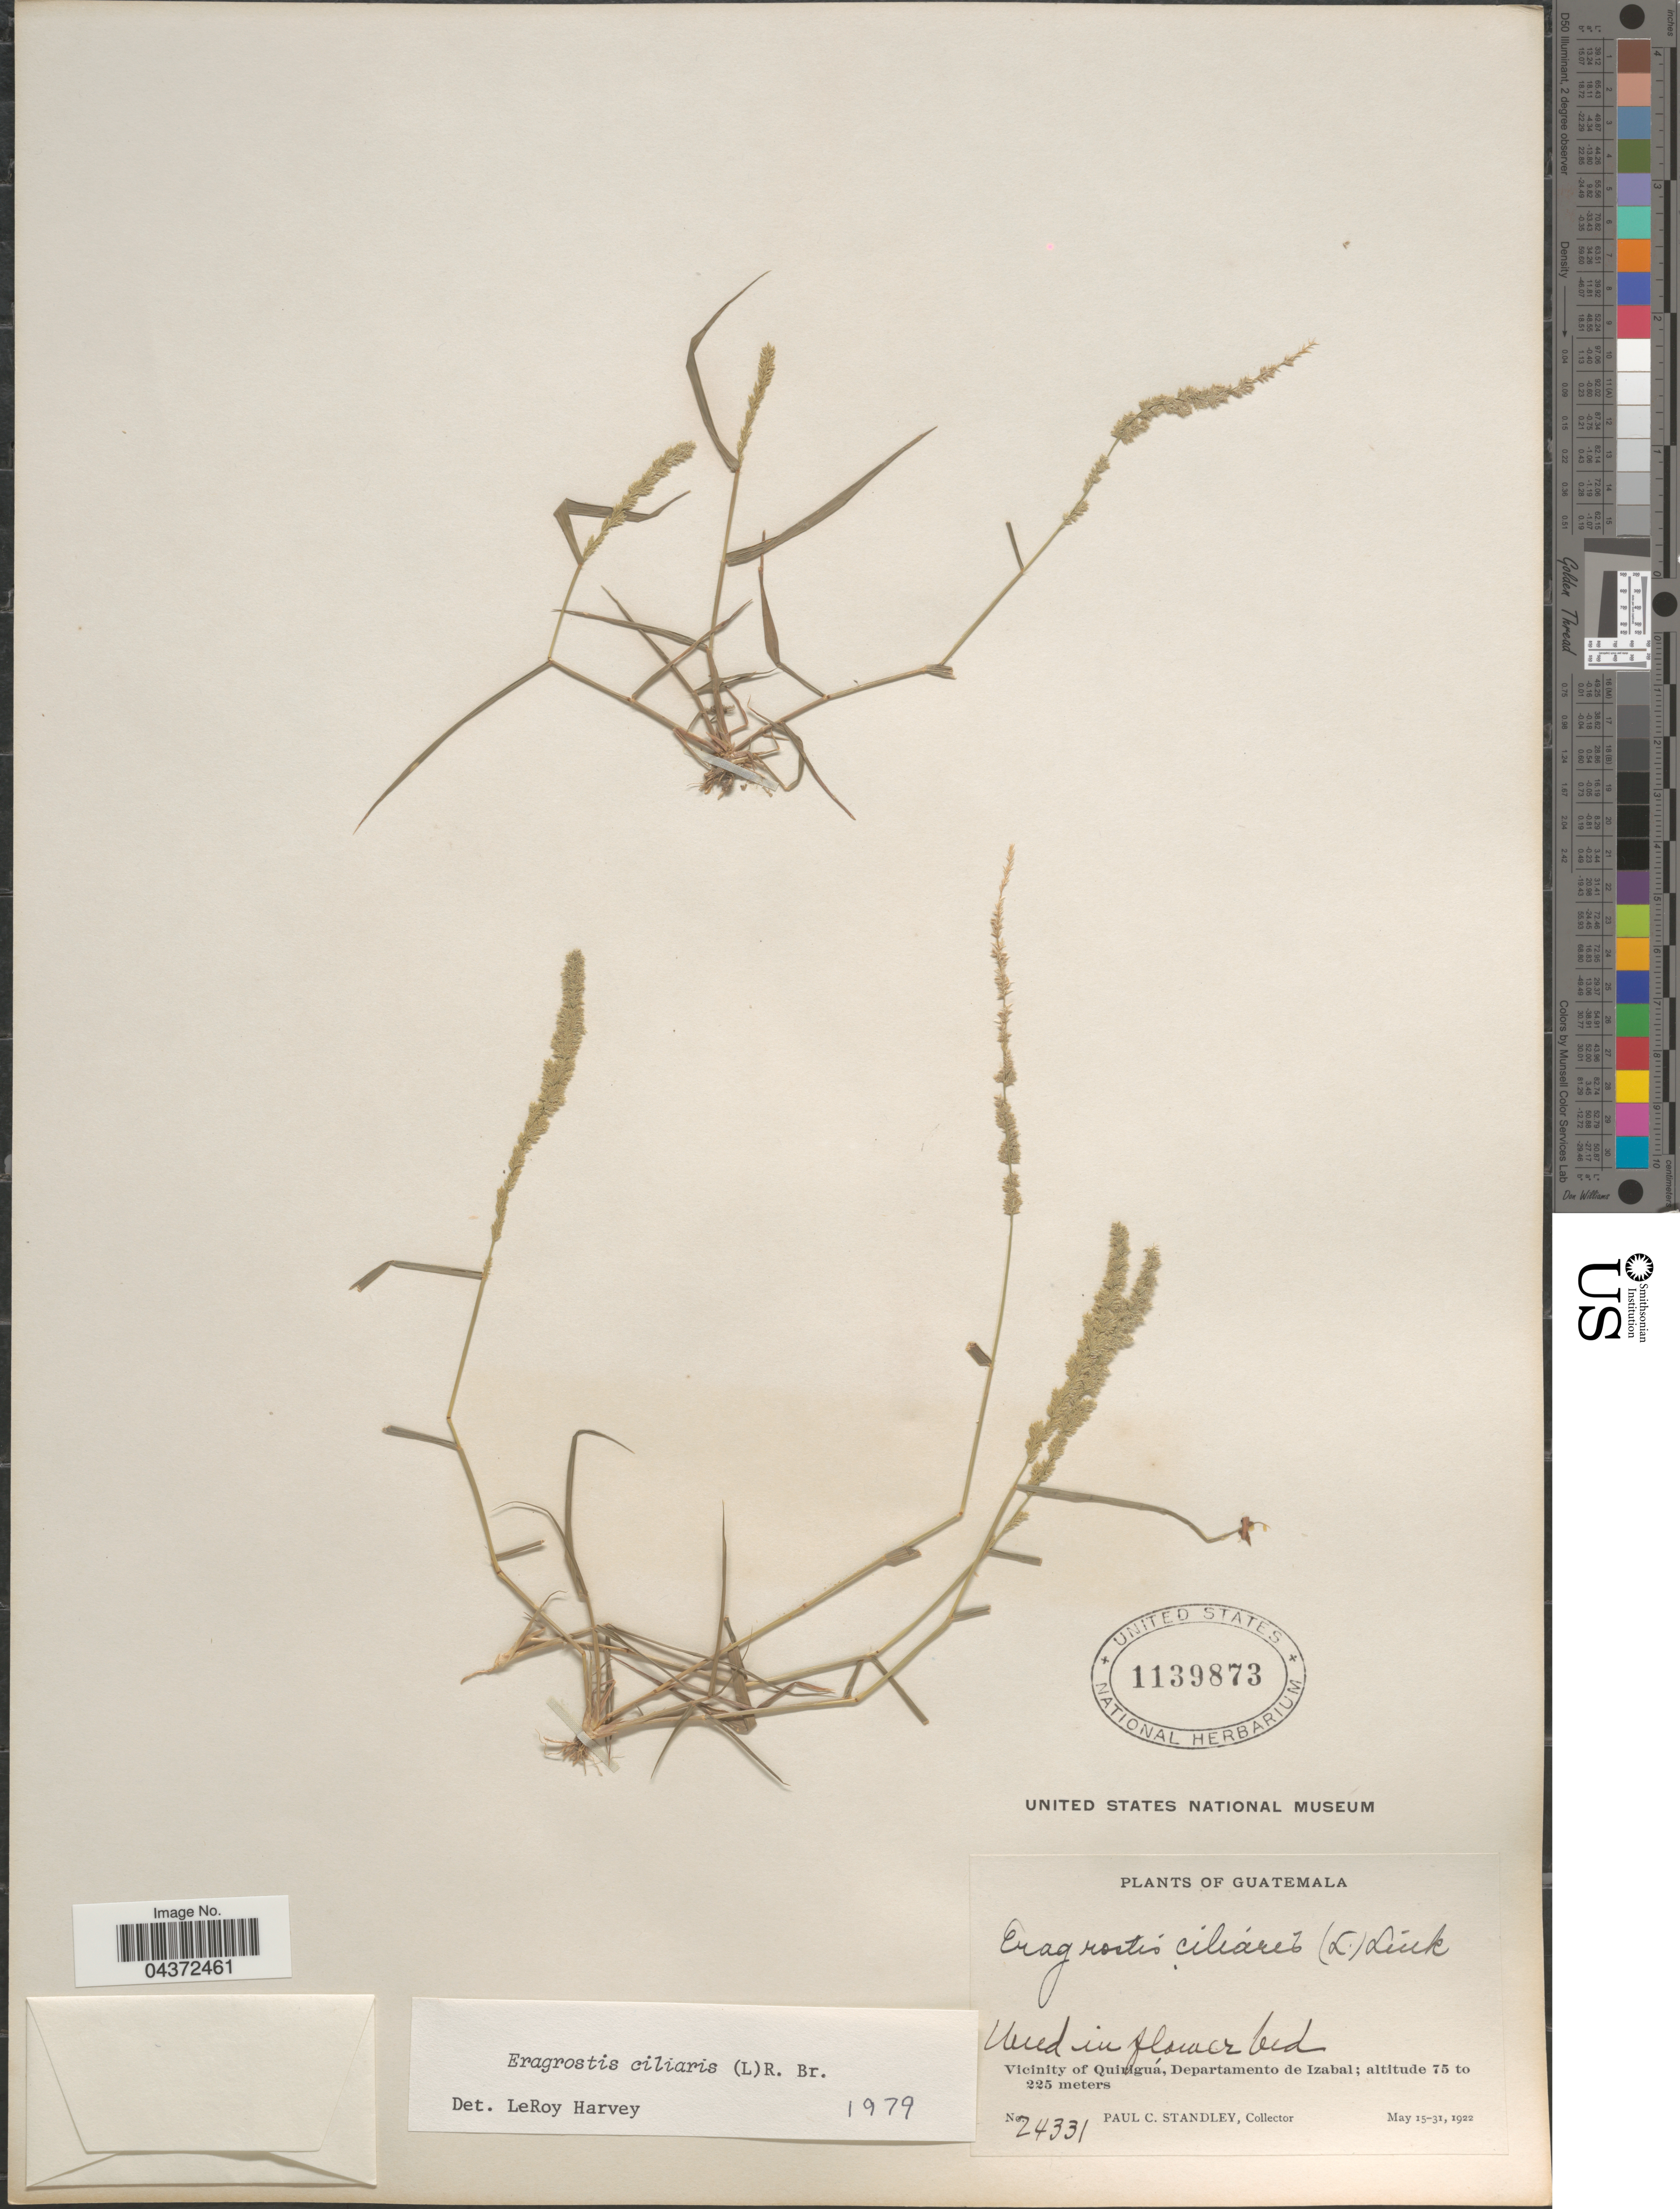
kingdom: Plantae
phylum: Tracheophyta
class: Liliopsida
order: Poales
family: Poaceae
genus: Eragrostis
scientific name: Eragrostis ciliaris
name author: (L.) R. Br.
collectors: P. C. Standley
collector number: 24331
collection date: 1922-05-15/1922-05-31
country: Guatemala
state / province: Izabal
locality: Vicinity of Quiriguá, Departamento de Izabal.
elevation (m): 75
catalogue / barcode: US 1139873